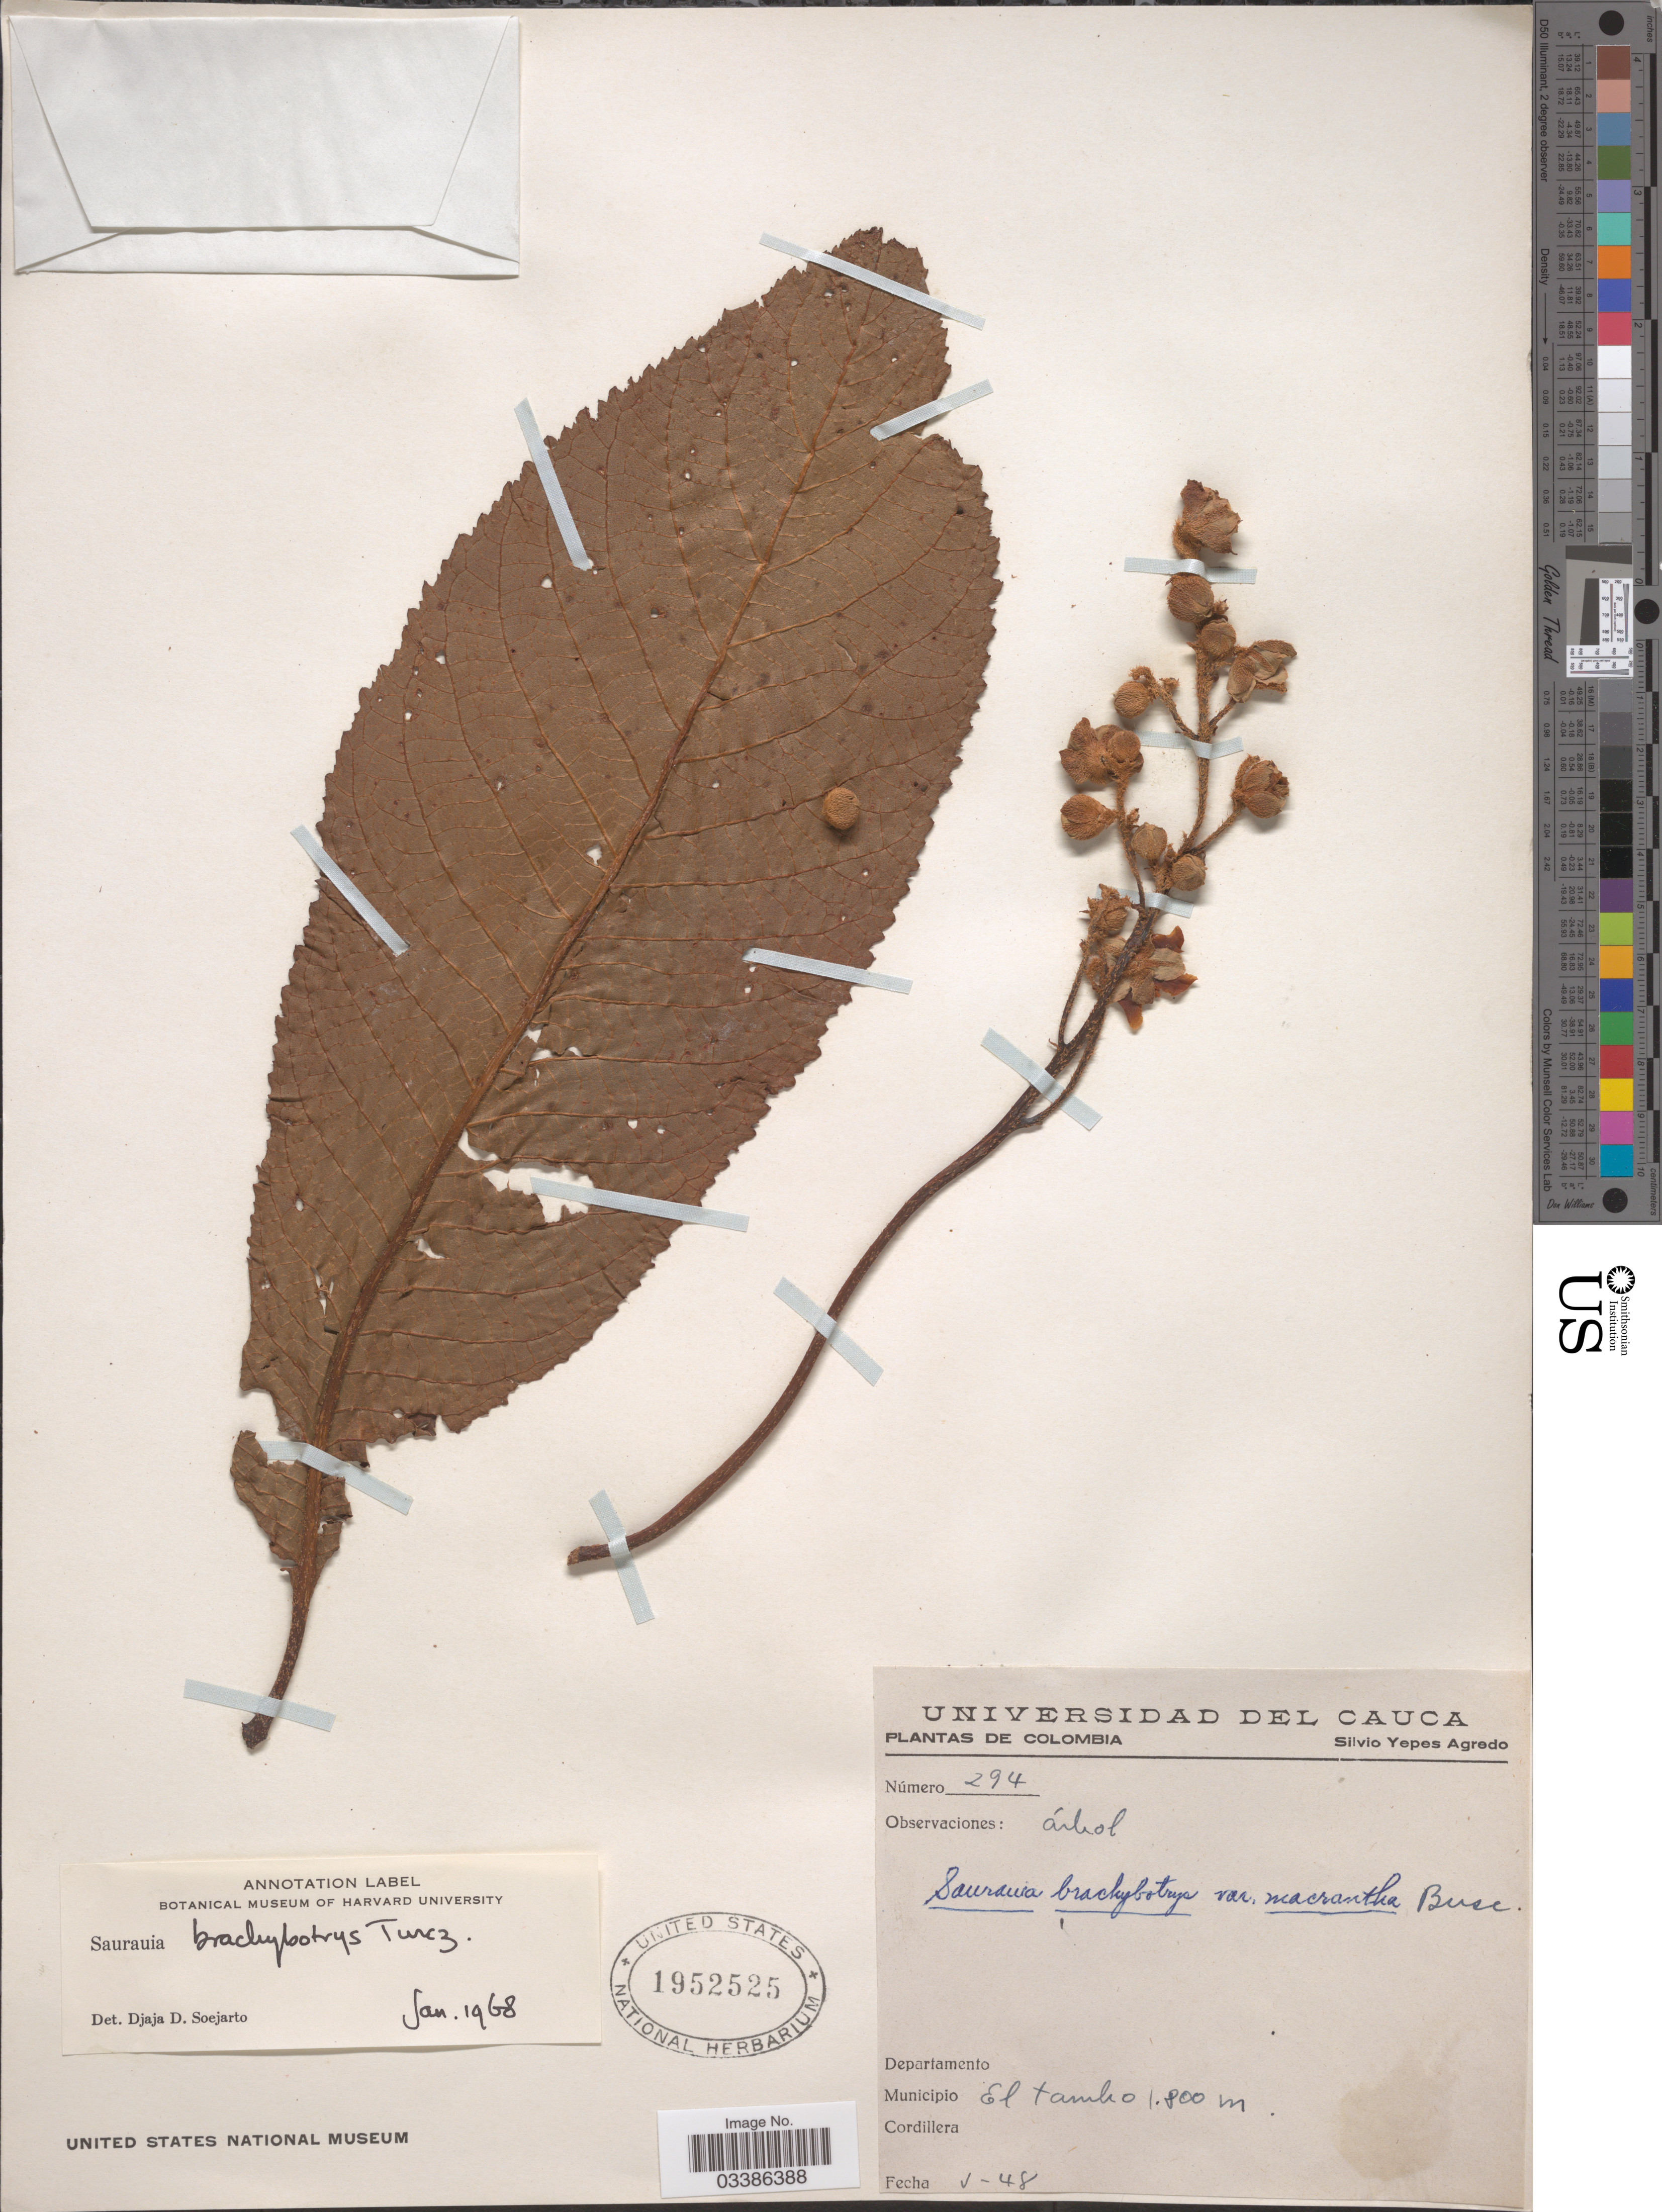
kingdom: Plantae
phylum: Tracheophyta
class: Magnoliopsida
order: Ericales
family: Actinidiaceae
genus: Saurauia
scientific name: Saurauia brachybotrys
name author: Turcz.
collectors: S. Yepes-Agredo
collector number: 294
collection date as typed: Transcribed d/m/y: /5/48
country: Colombia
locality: Municipio El Tambo. Cordillera.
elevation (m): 1800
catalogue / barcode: US 1952525